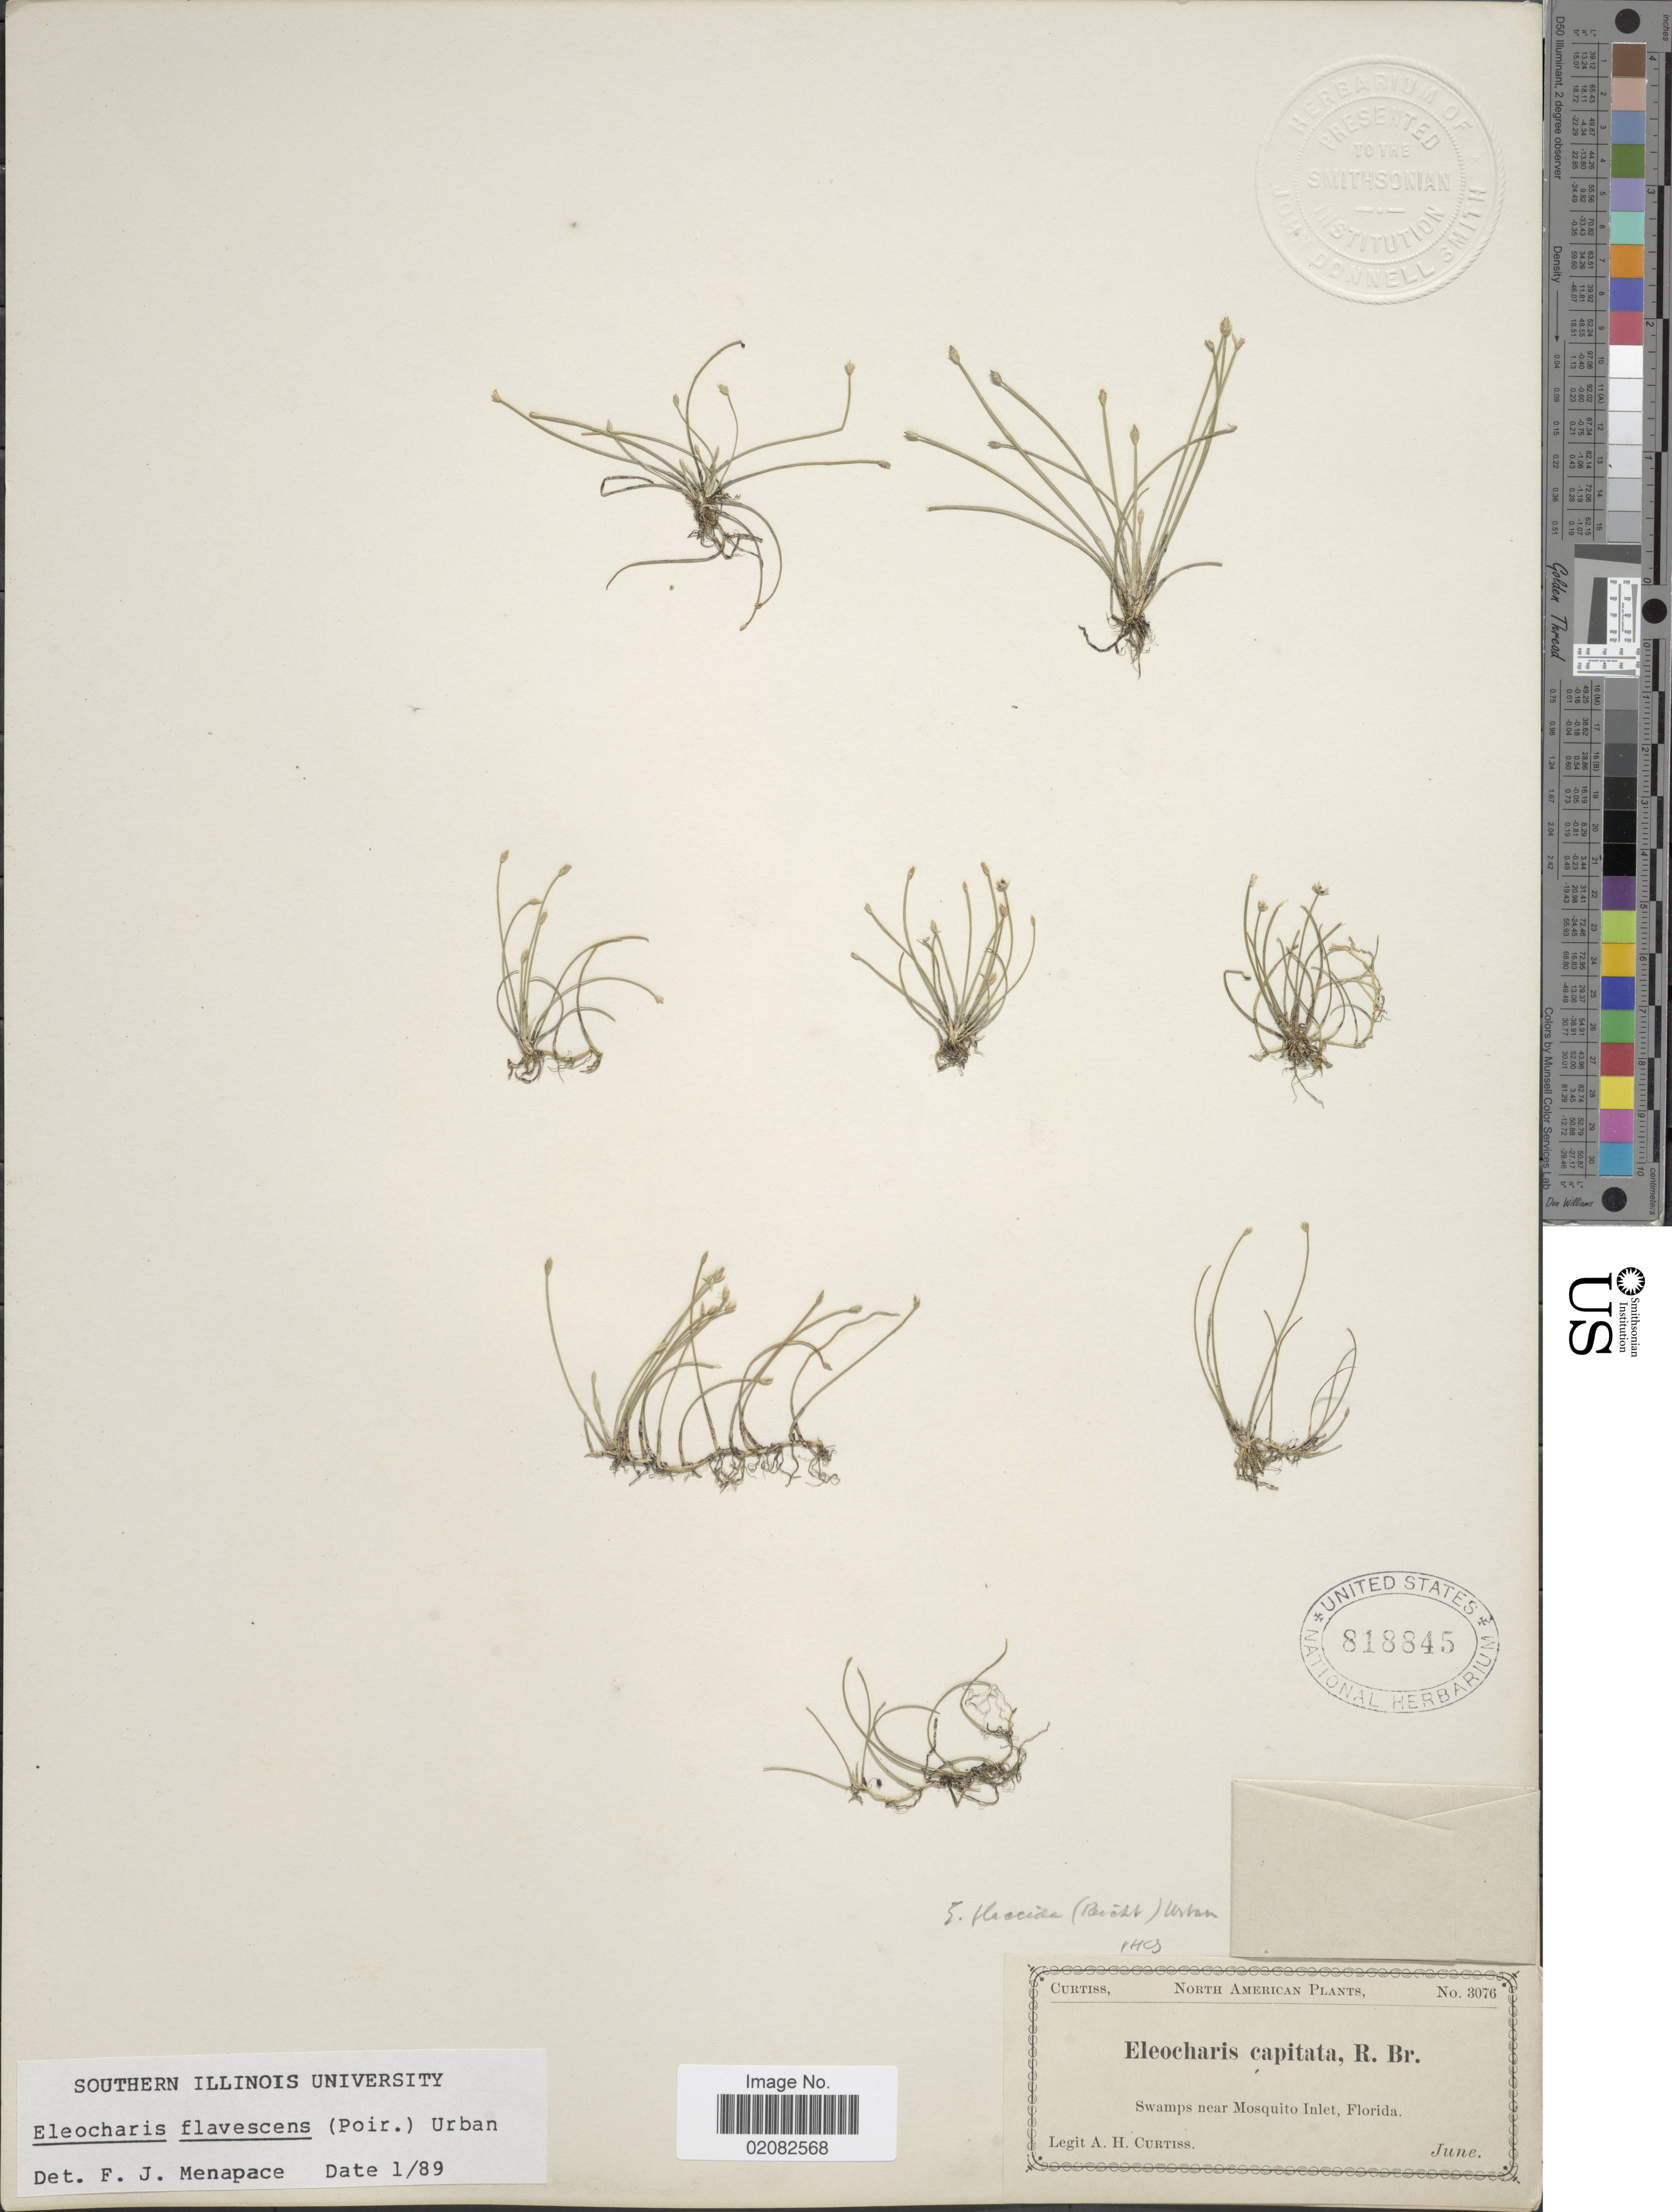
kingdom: Plantae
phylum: Tracheophyta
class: Liliopsida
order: Poales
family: Cyperaceae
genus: Eleocharis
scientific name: Eleocharis flavescens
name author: (Poir.) Urb.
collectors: A. H. Curtiss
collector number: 3076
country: United States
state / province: Florida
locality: Swamps near Mosquito Inlet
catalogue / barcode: US 818845